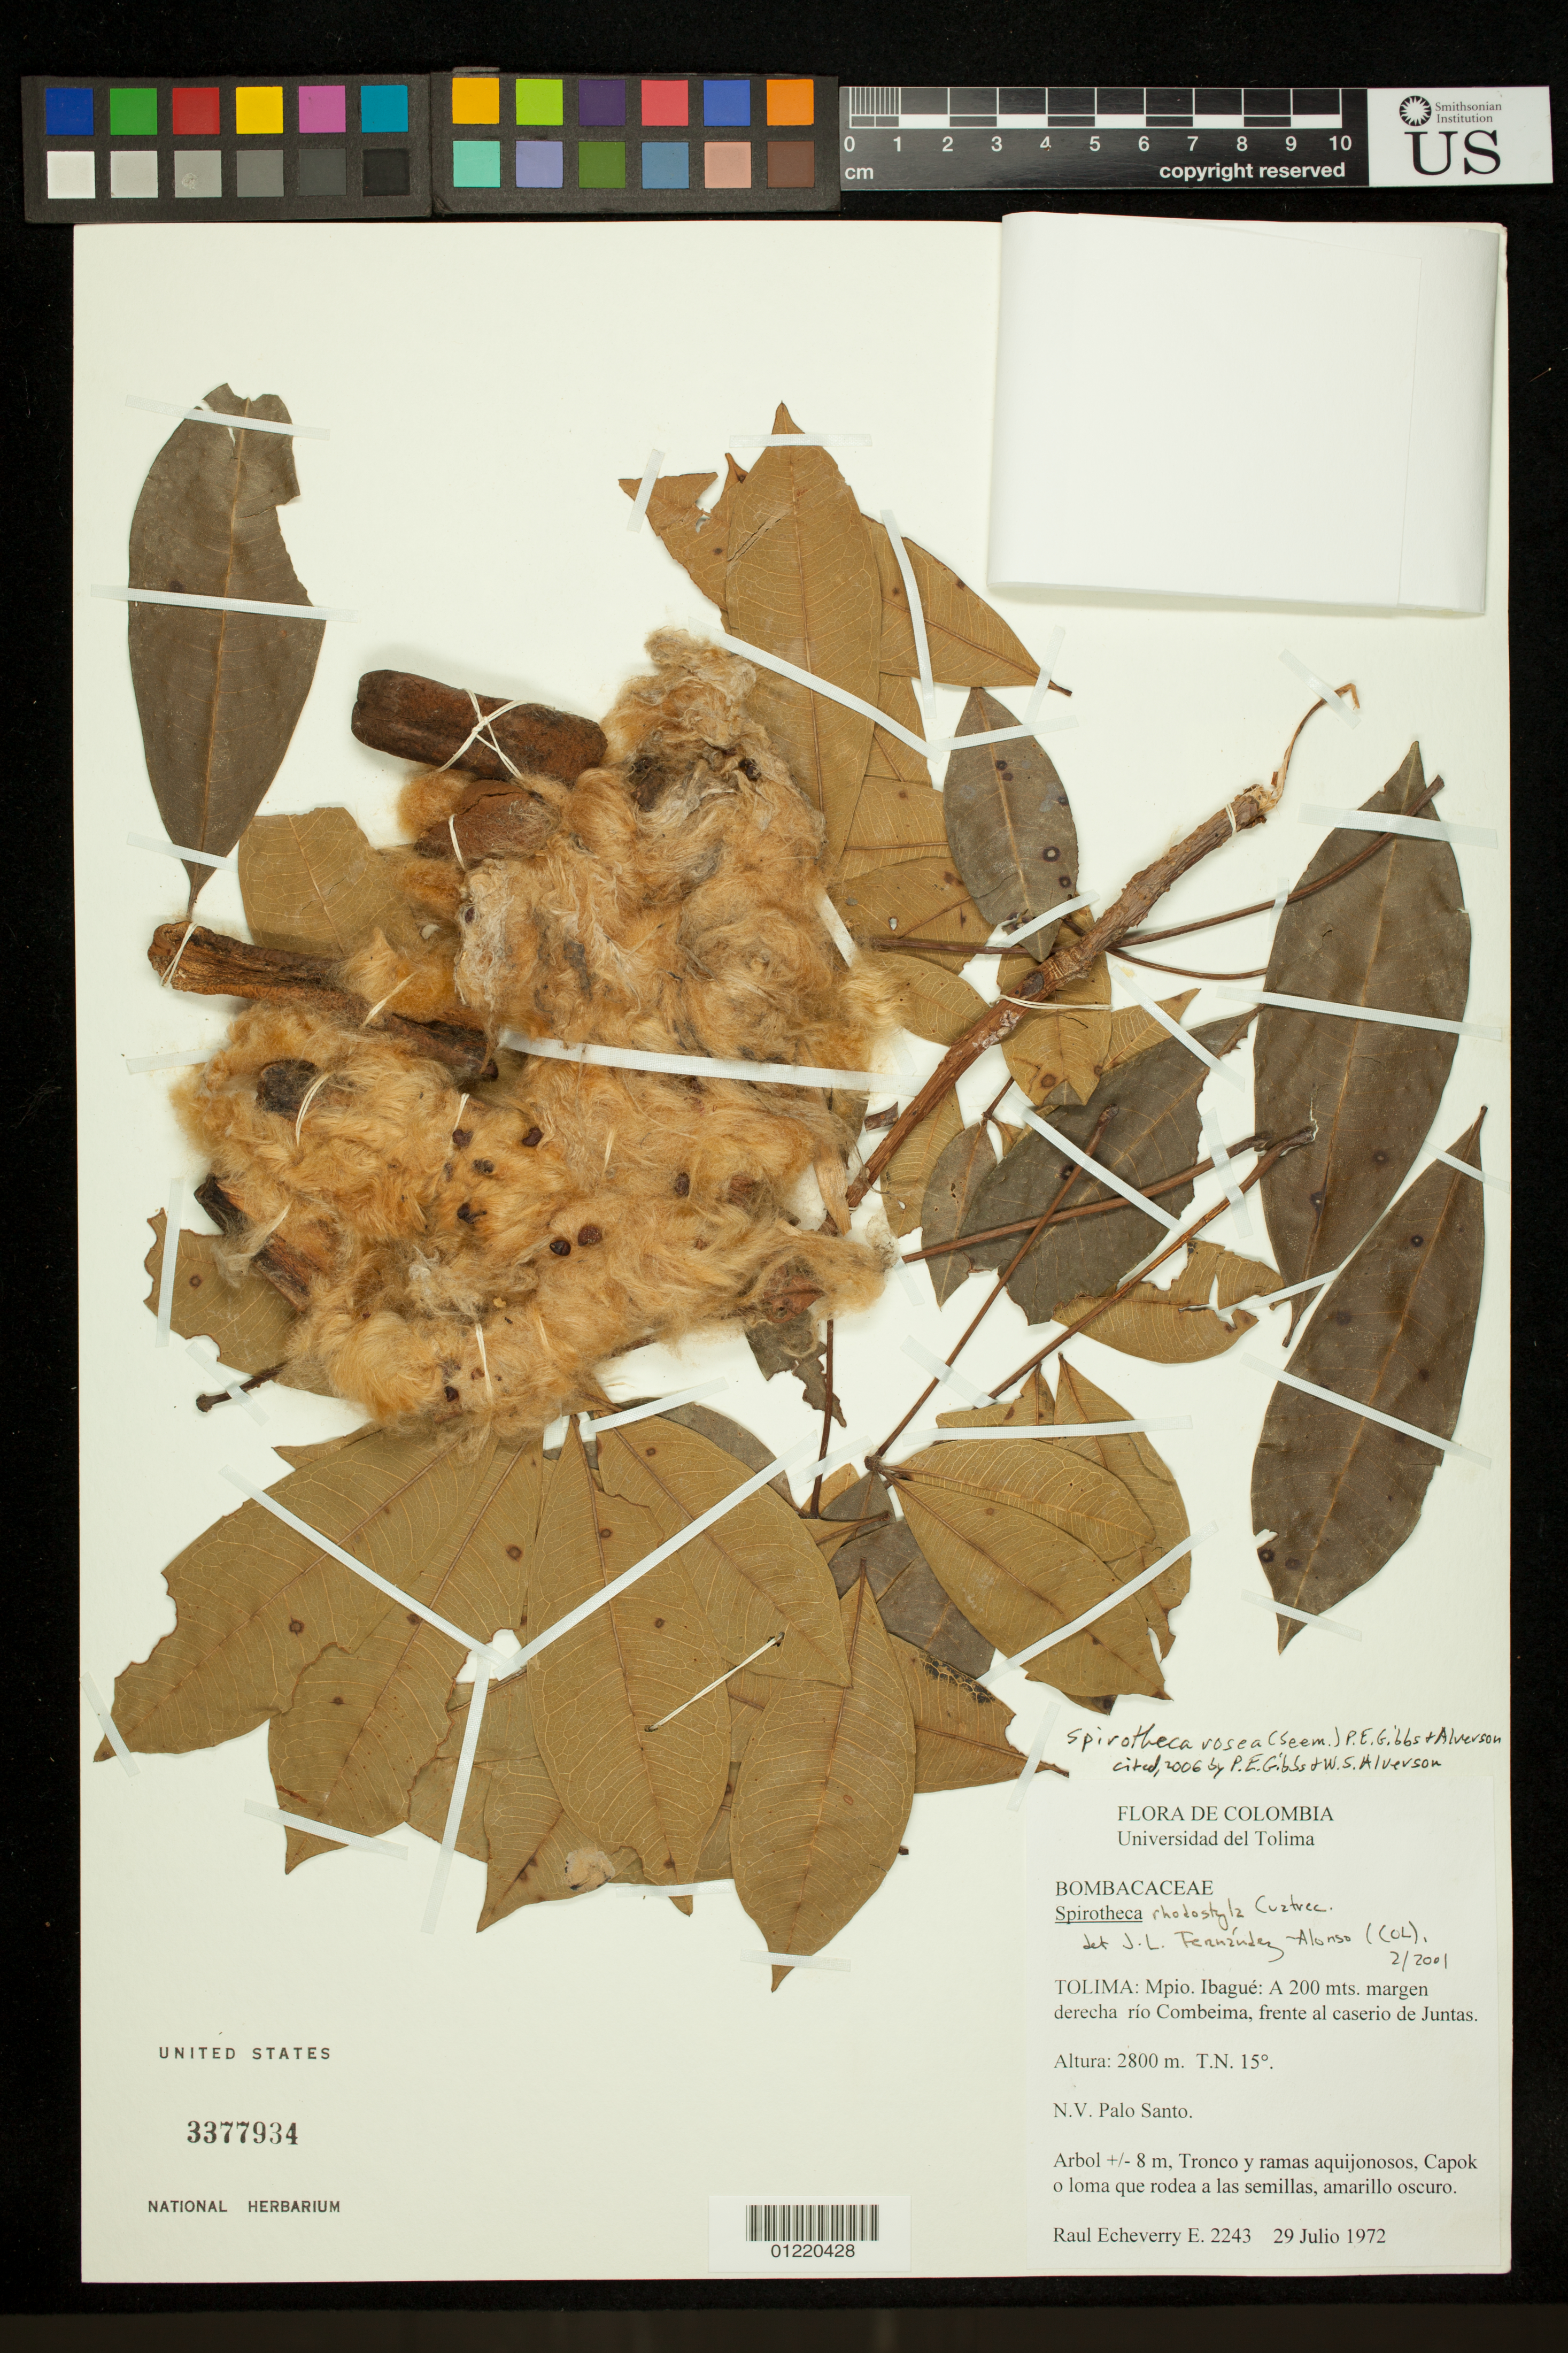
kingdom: Plantae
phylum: Tracheophyta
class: Magnoliopsida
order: Malvales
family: Malvaceae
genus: Spirotheca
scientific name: Spirotheca rosea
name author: (Cuatrec.) Gibbs & W.S. Alverson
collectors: R. Echeverry E.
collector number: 2243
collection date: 1972-07-29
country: Colombia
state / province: Tolima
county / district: Ibagué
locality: A 200 mts margen derecha rio Combeima, frente al caserio de Juntas.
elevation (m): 2800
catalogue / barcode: US 3377934